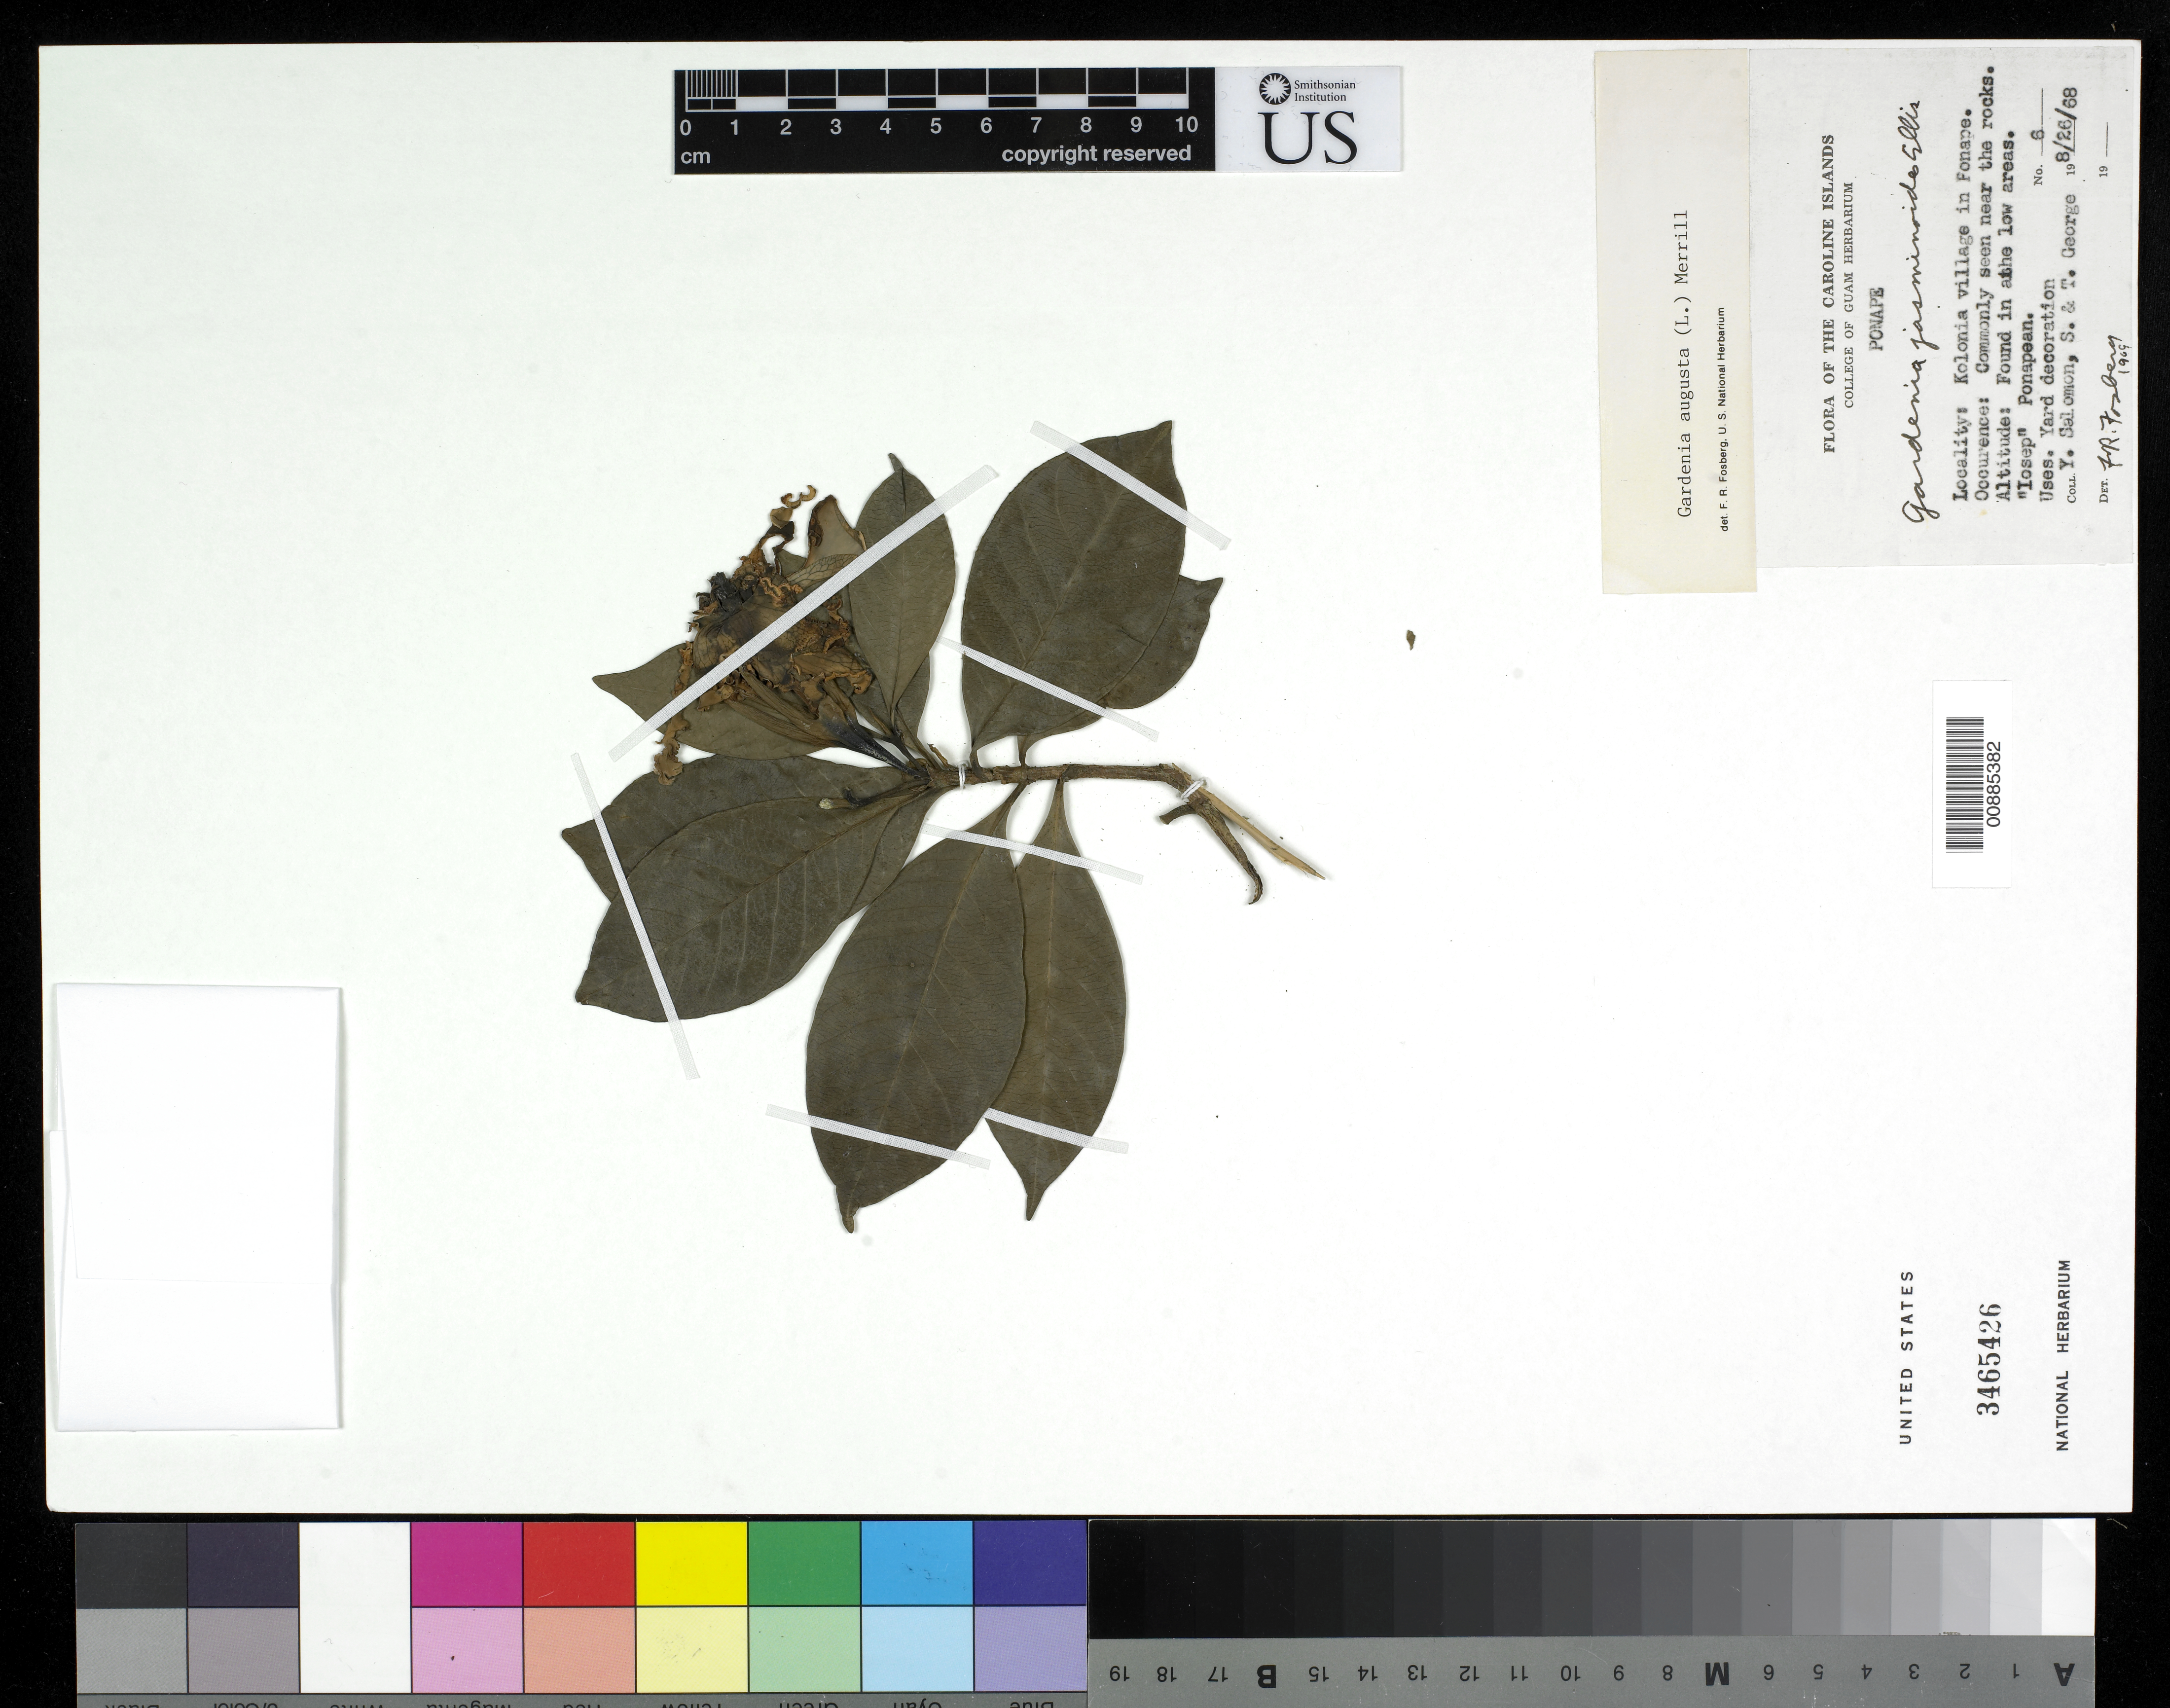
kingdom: Plantae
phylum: Tracheophyta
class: Magnoliopsida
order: Gentianales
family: Rubiaceae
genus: Gardenia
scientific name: Gardenia augusta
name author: (L.) Merr.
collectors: Y. Salomon & T. George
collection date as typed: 26 Aug 1968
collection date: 1968-08-26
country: Micronesia, Federated States of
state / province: Pohnpei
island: Pohnpei [Ponape]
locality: Kolonia village in Ponape.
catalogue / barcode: US 3465426